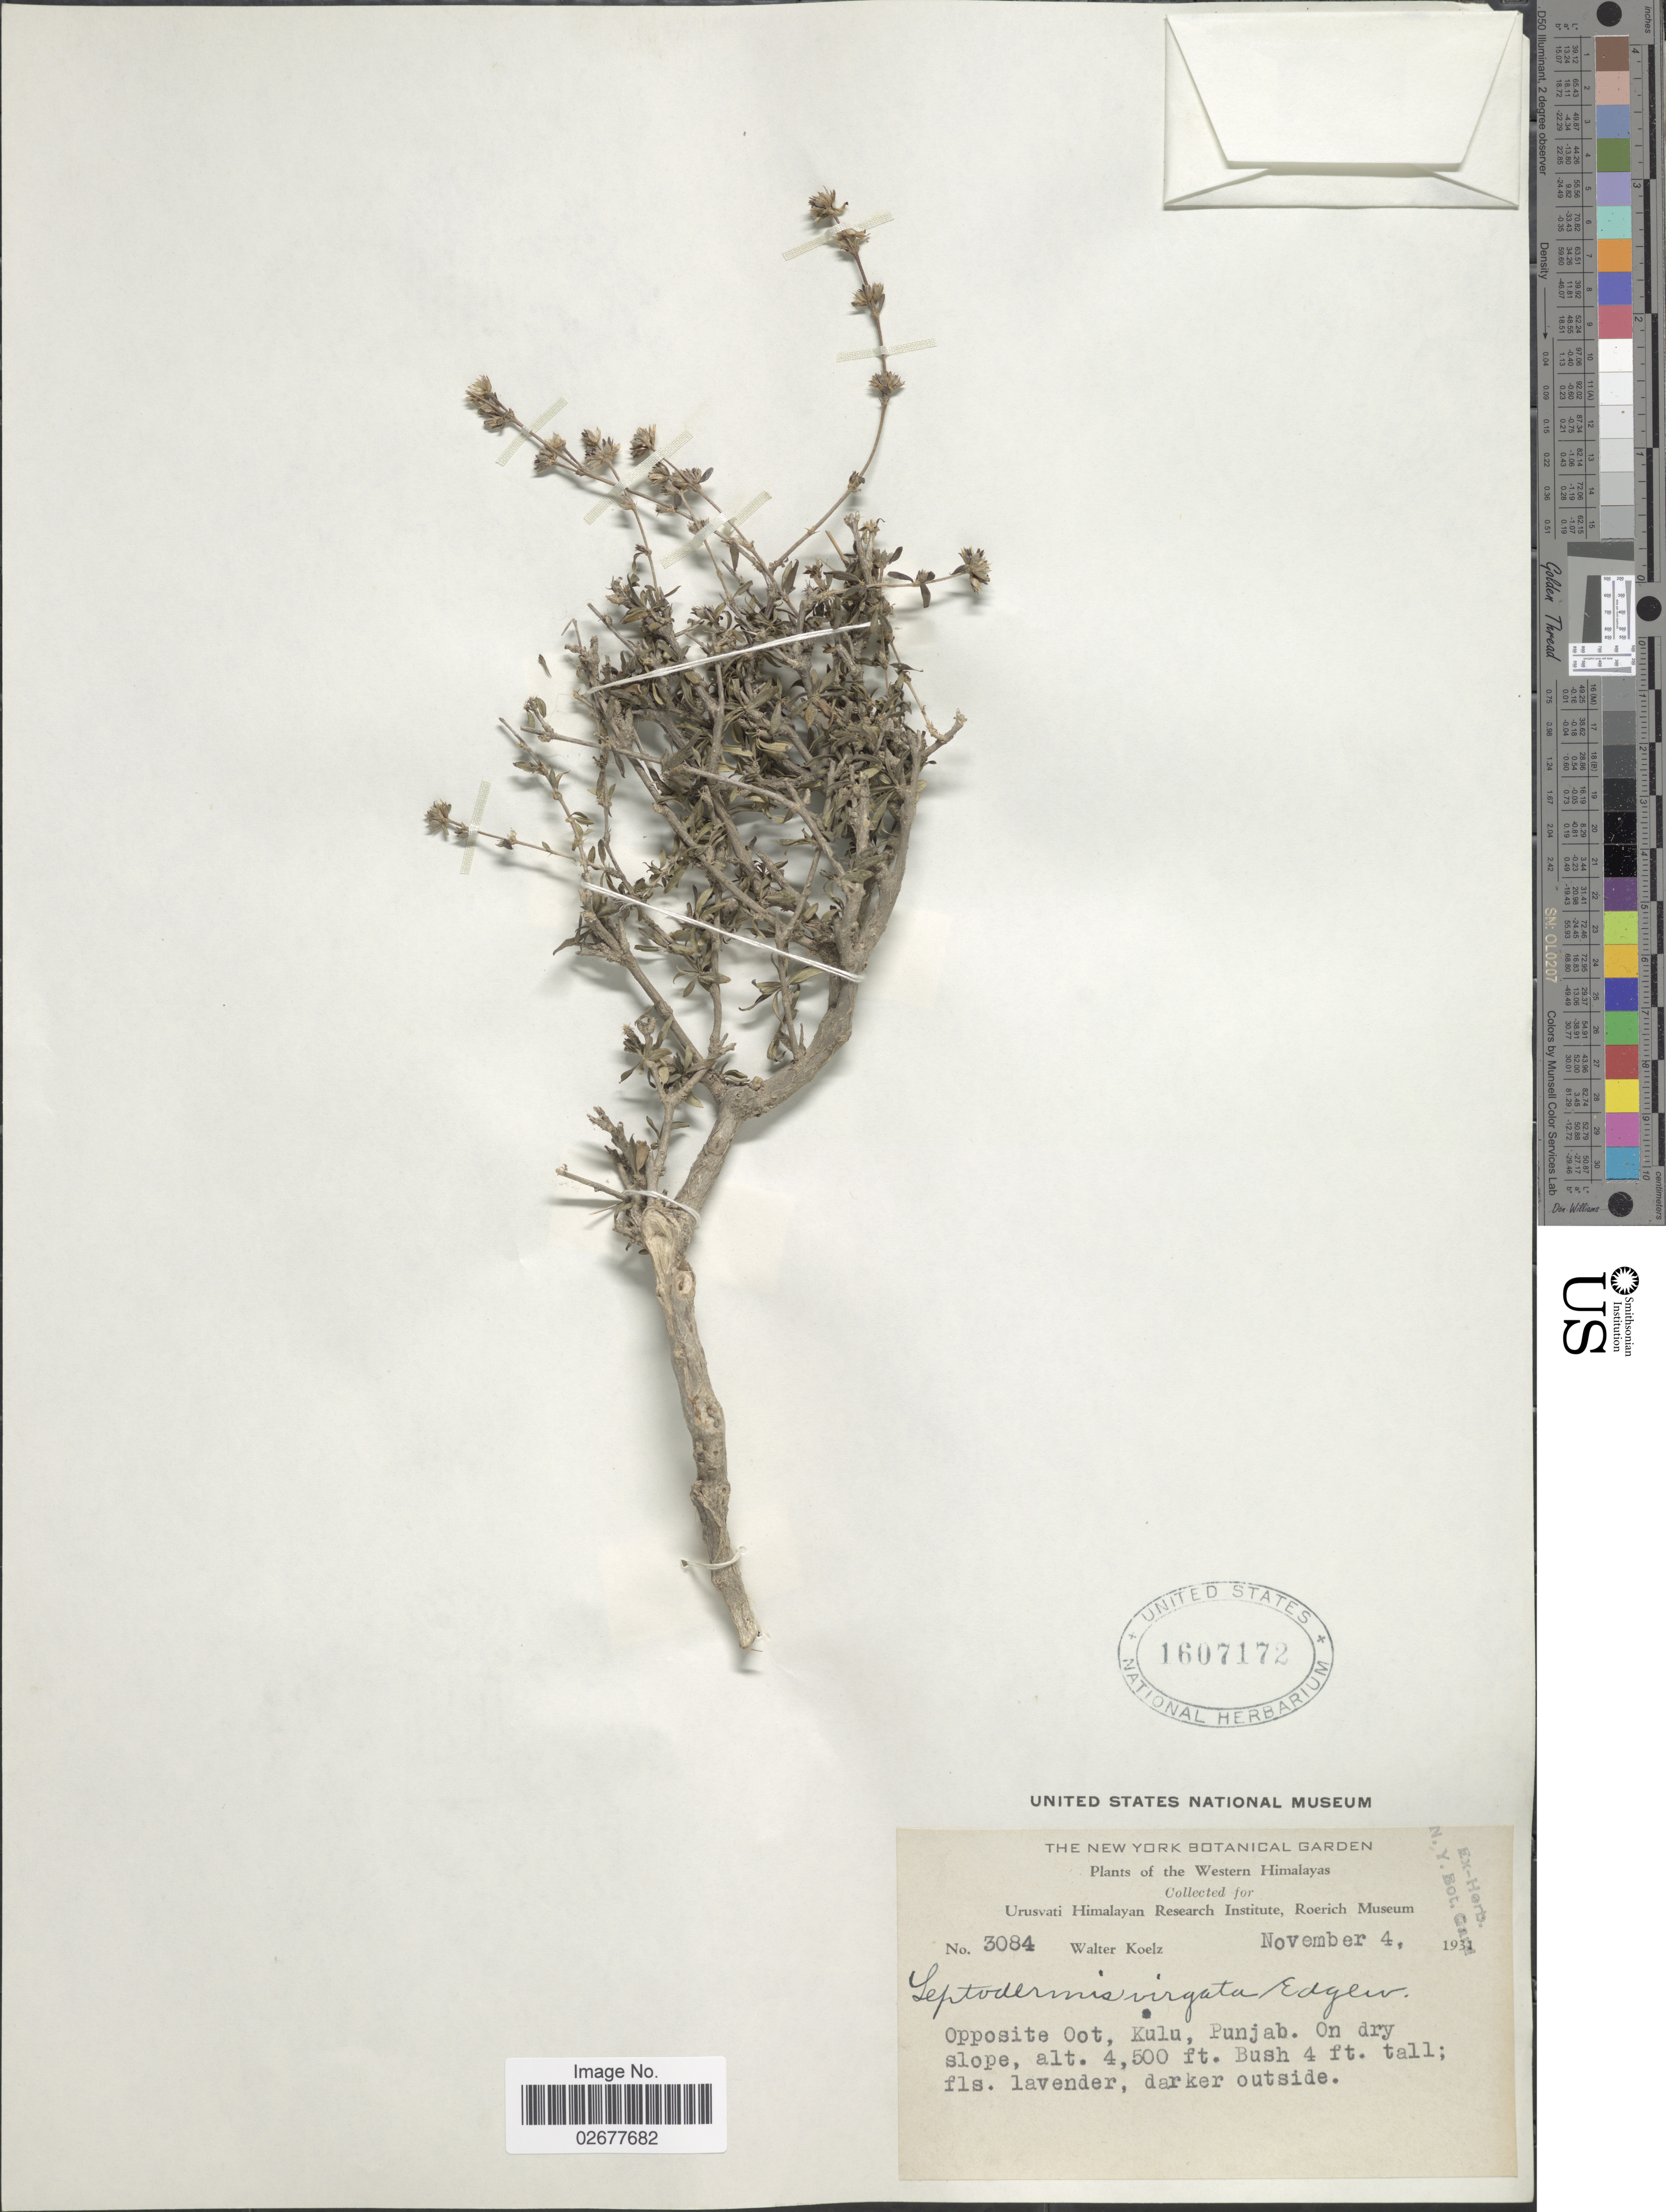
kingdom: Plantae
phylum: Tracheophyta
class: Magnoliopsida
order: Gentianales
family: Rubiaceae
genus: Leptodermis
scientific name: Leptodermis virgata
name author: Edgew. ex Hook. f.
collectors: W. N. Koelz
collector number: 3084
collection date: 1931-11-04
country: India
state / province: Punjab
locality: Western Himalayas. Opposite Oot, Kulu.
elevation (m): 1372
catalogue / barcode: US 1607172